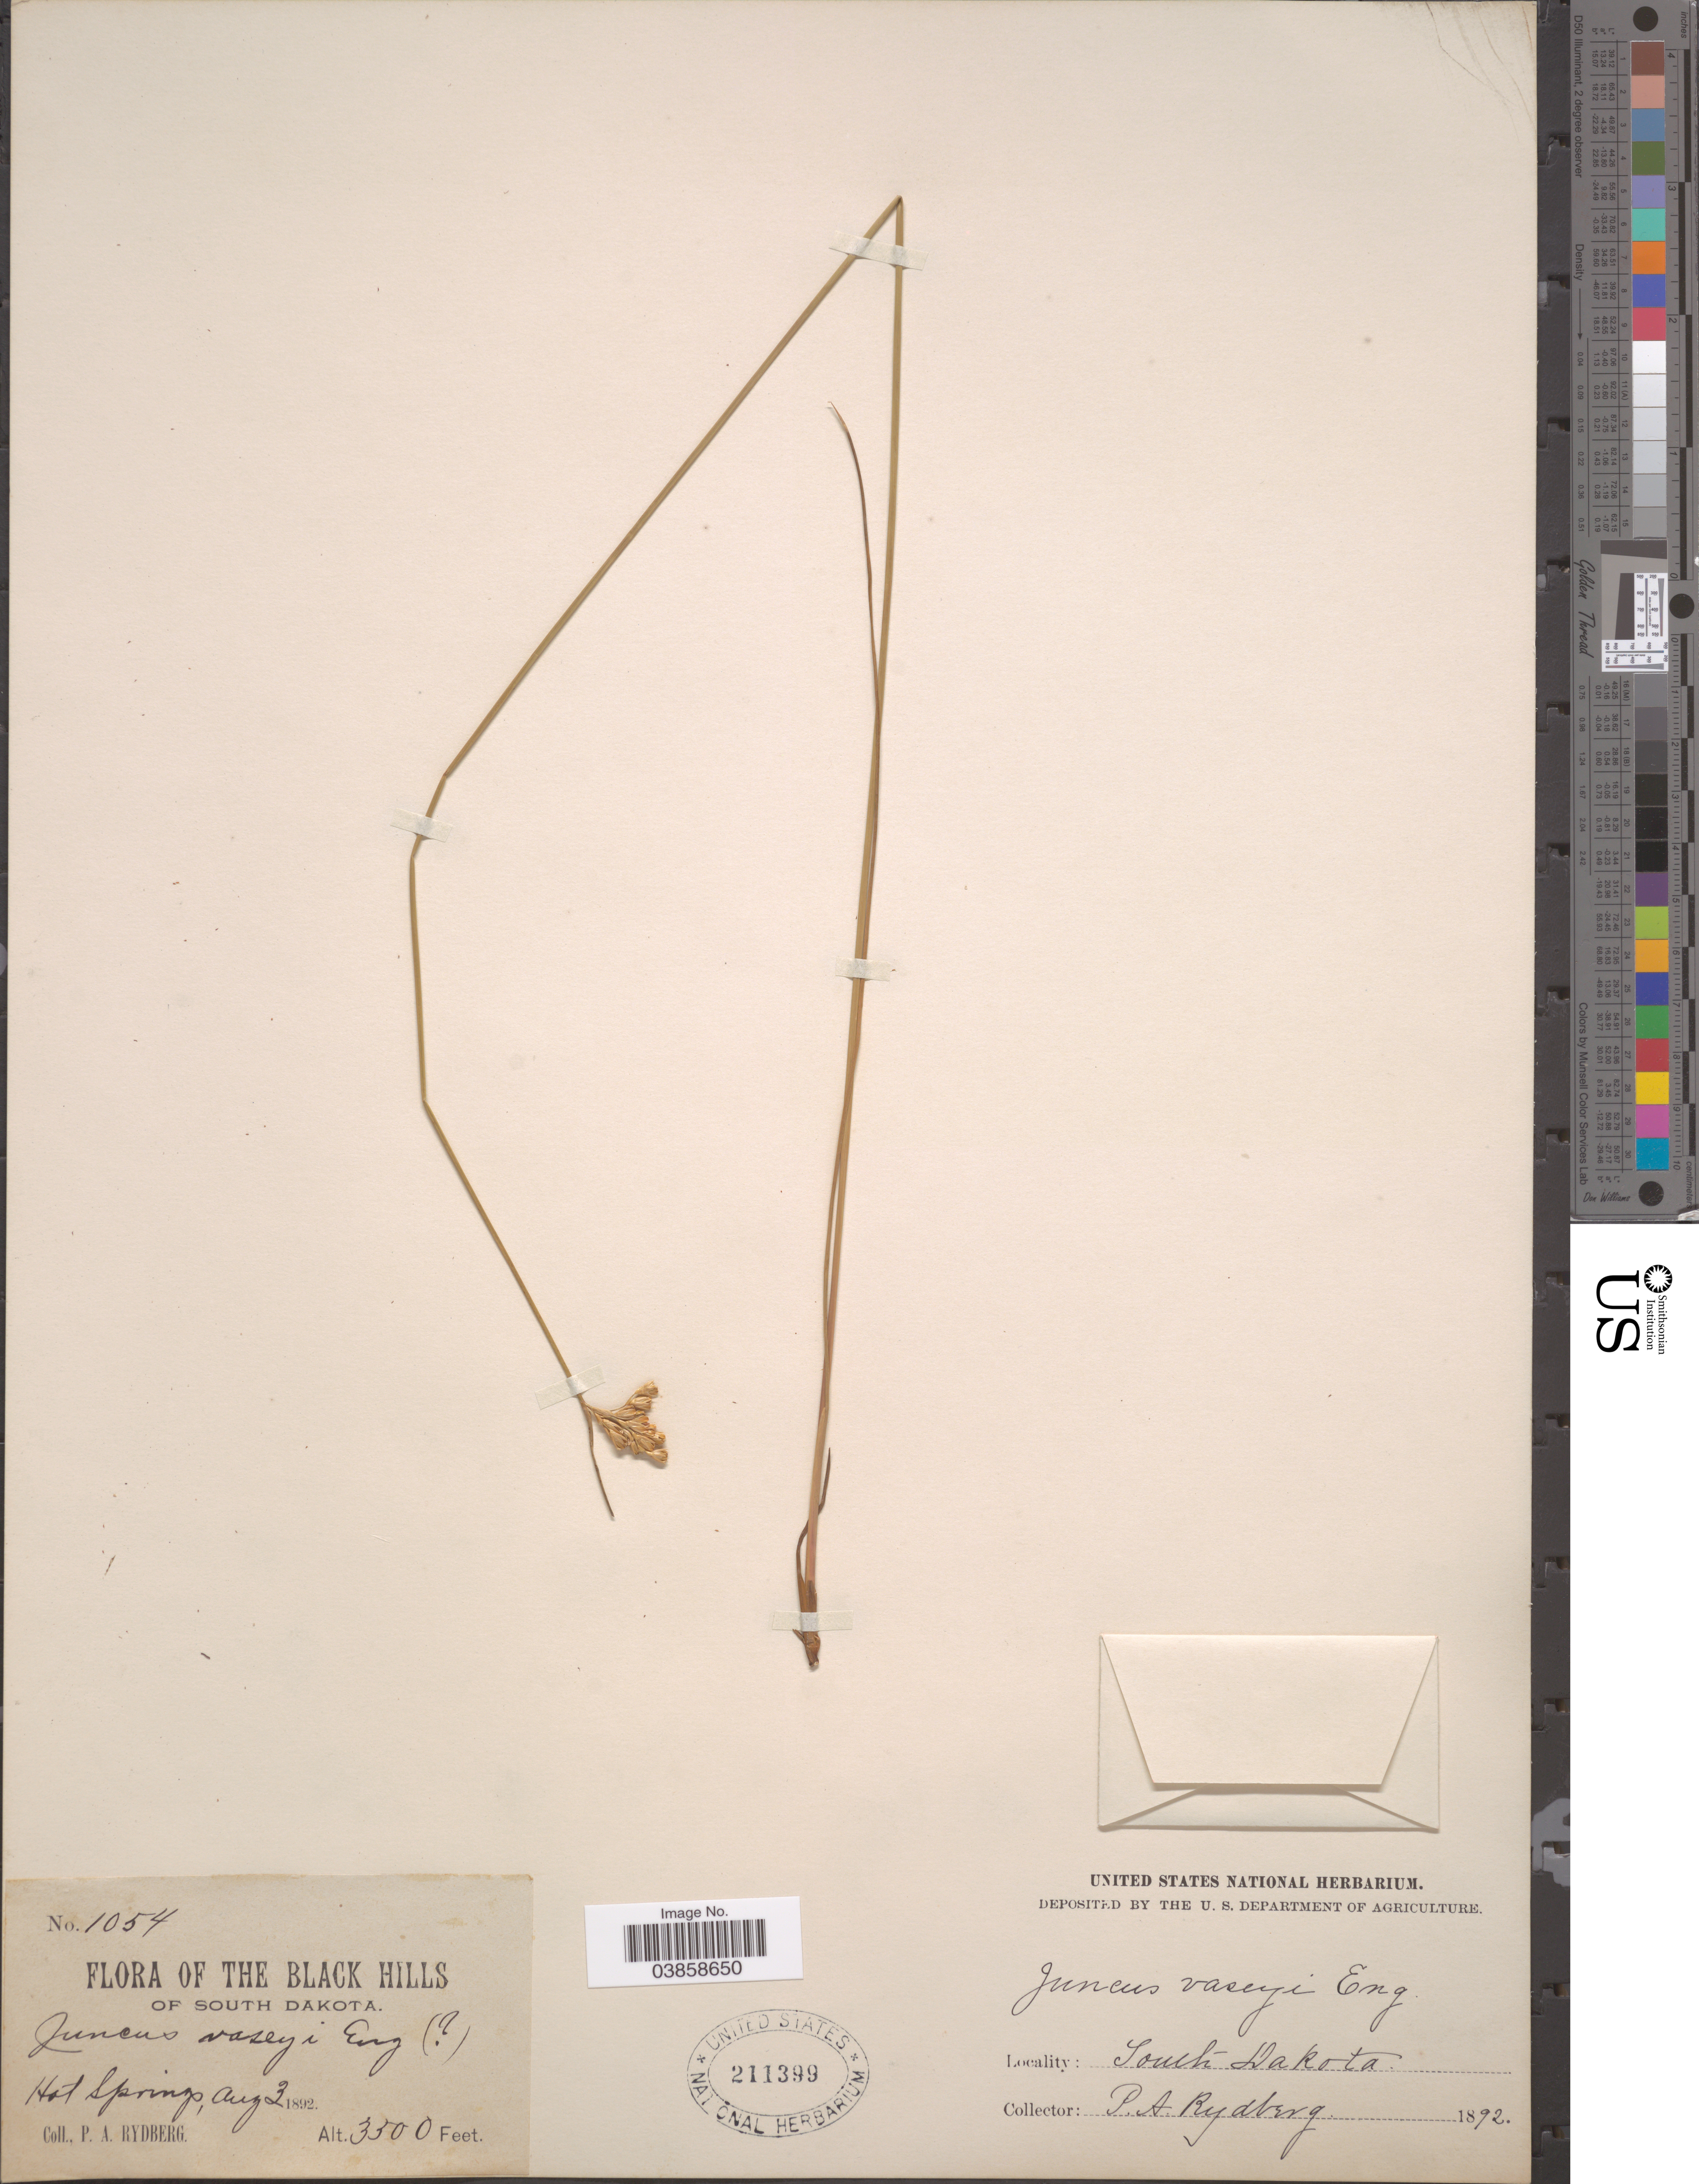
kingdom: Plantae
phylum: Tracheophyta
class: Liliopsida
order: Poales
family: Juncaceae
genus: Juncus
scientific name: Juncus vaseyi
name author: Engelm.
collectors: P. A. Rydberg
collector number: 1054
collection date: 1892-08-03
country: United States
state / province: South Dakota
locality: The Black Hills. Hot Springs.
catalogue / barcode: US 211399